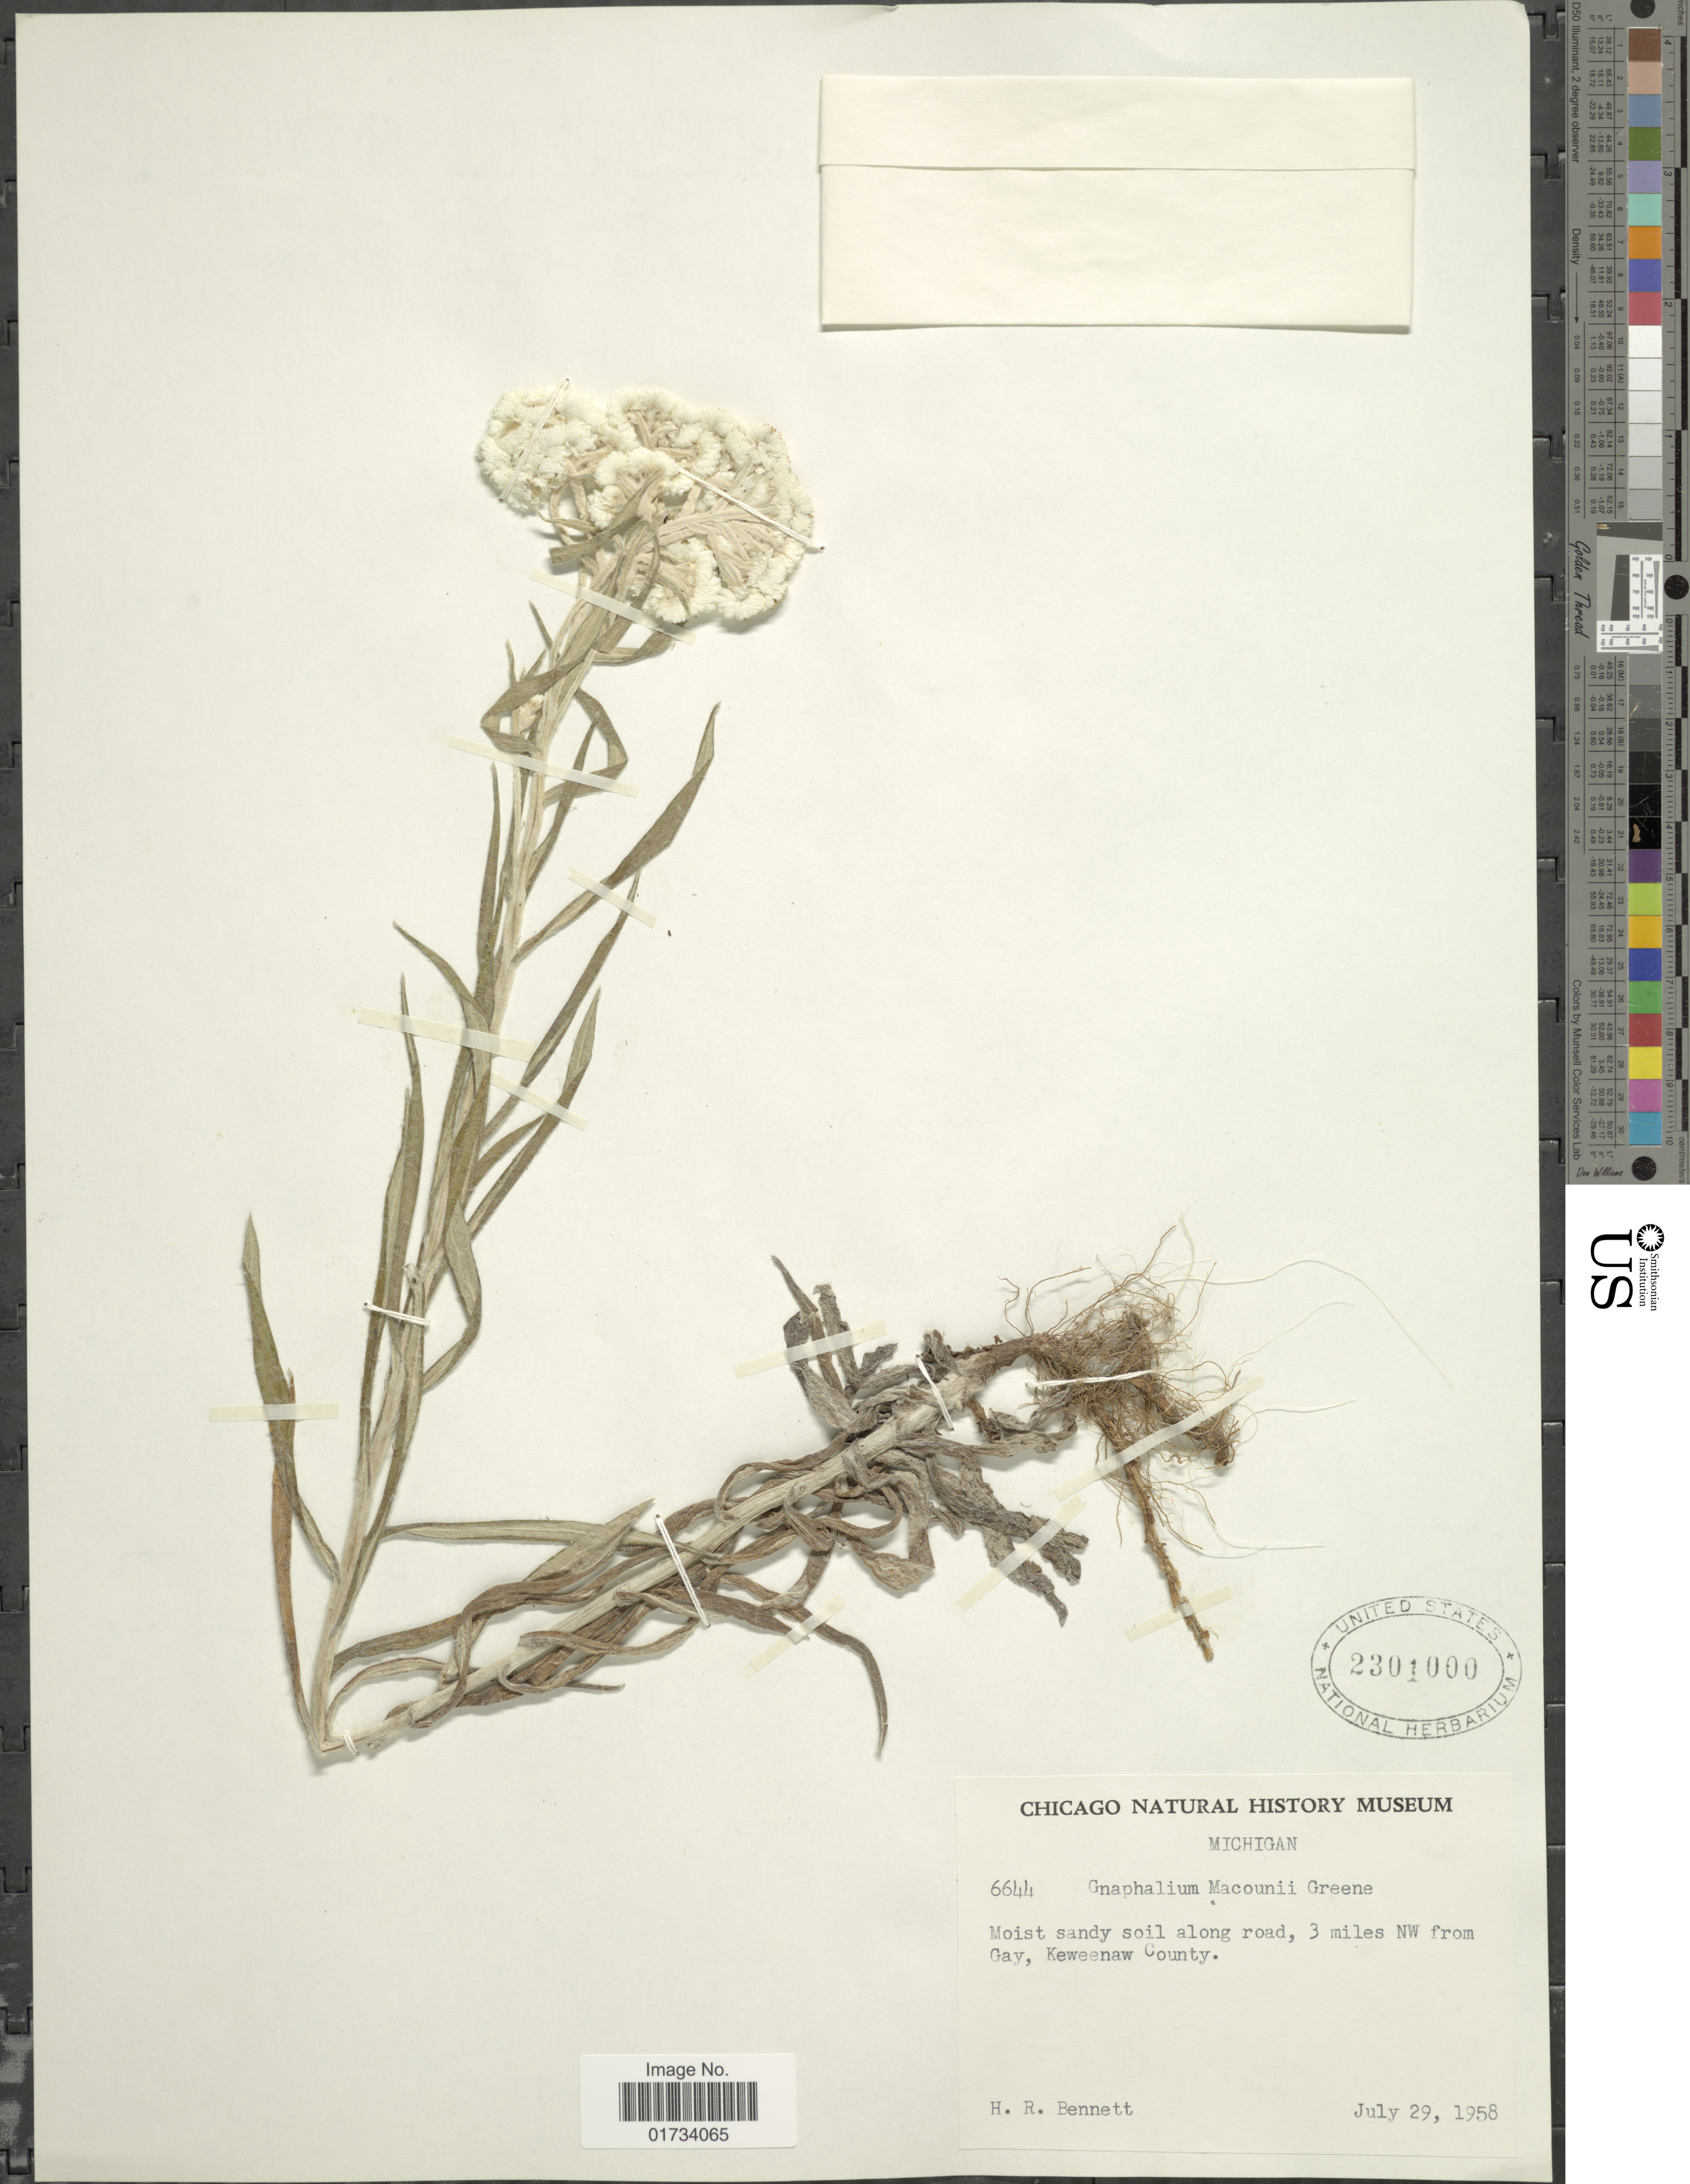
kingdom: Plantae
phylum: Tracheophyta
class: Magnoliopsida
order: Asterales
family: Asteraceae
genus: Anaphalis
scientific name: Anaphalis margaritacea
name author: (L.) Benth. & Hook. f.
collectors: H. R. Bennett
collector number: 6644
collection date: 1958-07-29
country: United States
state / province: Michigan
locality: Moist sandy soil along road, 3 miles NW from Gaym Keweenaw County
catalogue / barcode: US 2301000